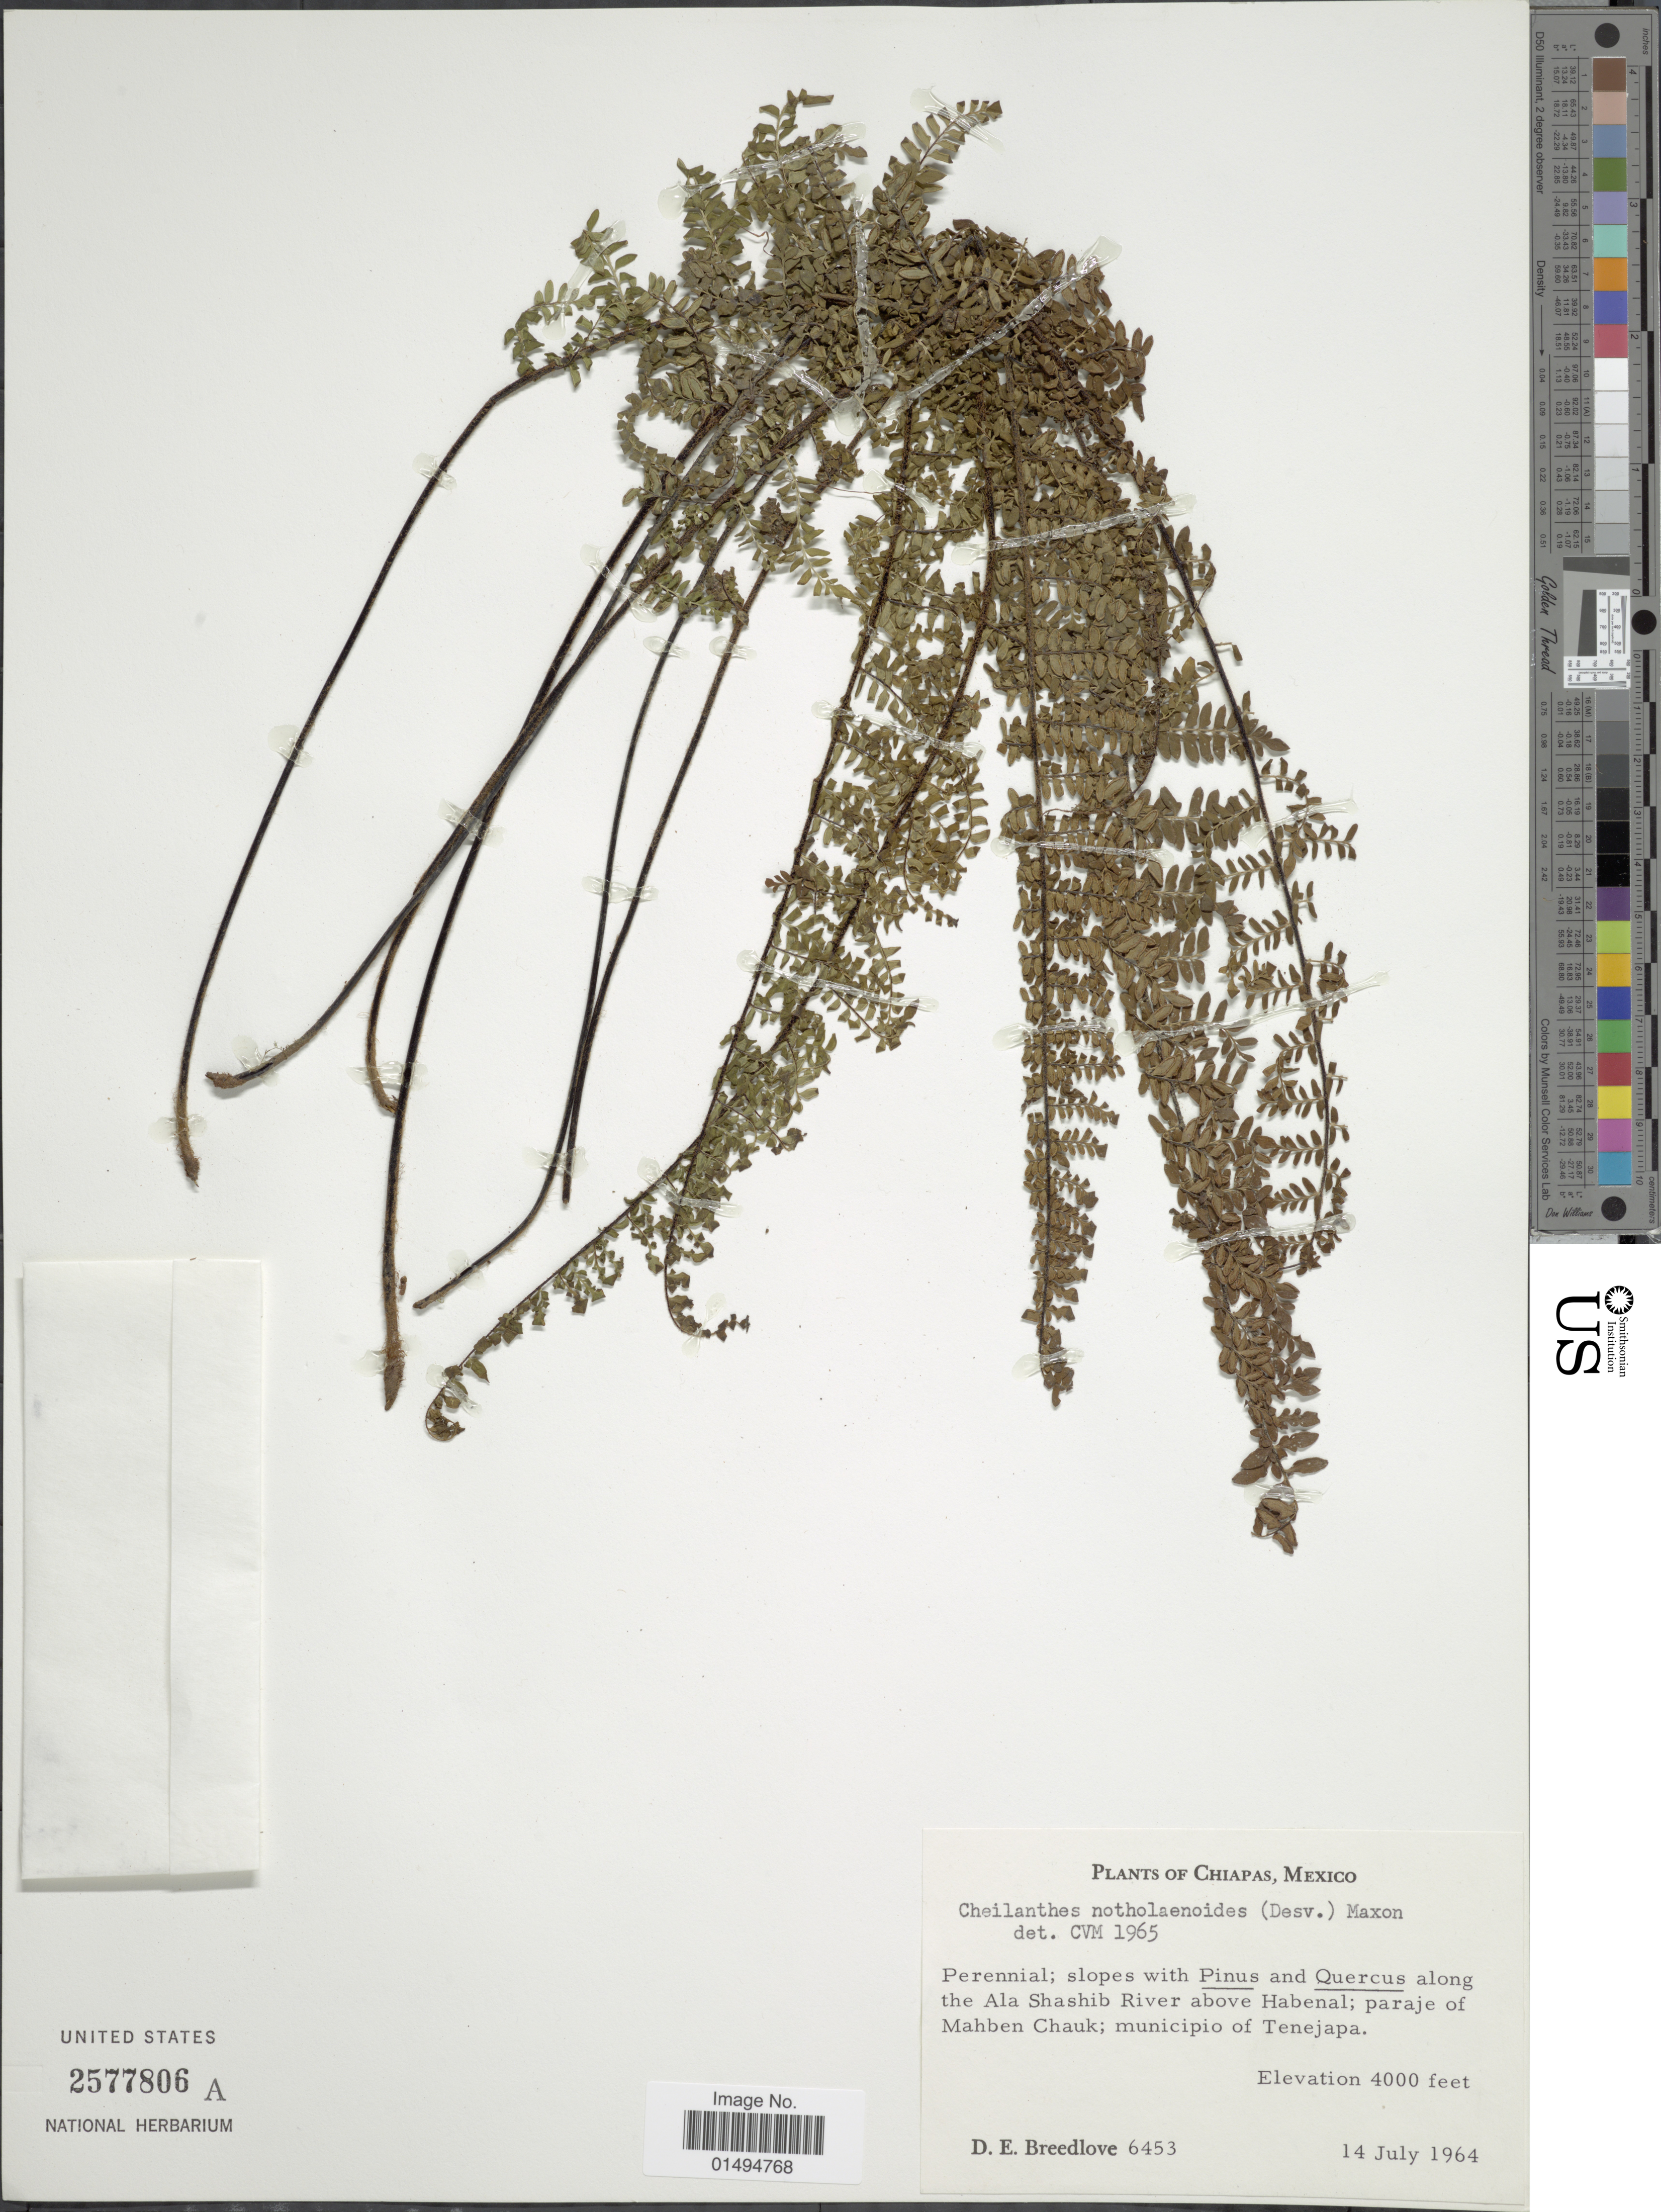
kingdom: Plantae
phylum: Tracheophyta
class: Polypodiopsida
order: Polypodiales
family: Pteridaceae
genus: Myriopteris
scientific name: Myriopteris notholaenoides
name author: (Desv.) Grusz & Windham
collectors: D. E. Breedlove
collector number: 6453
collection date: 1964-07-14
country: Mexico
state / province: Chiapas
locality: Along the ala Shashib River above Habenal; paraje of Mahben Chauk; municipio of Tenejapa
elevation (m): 1219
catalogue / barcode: US 2577806A